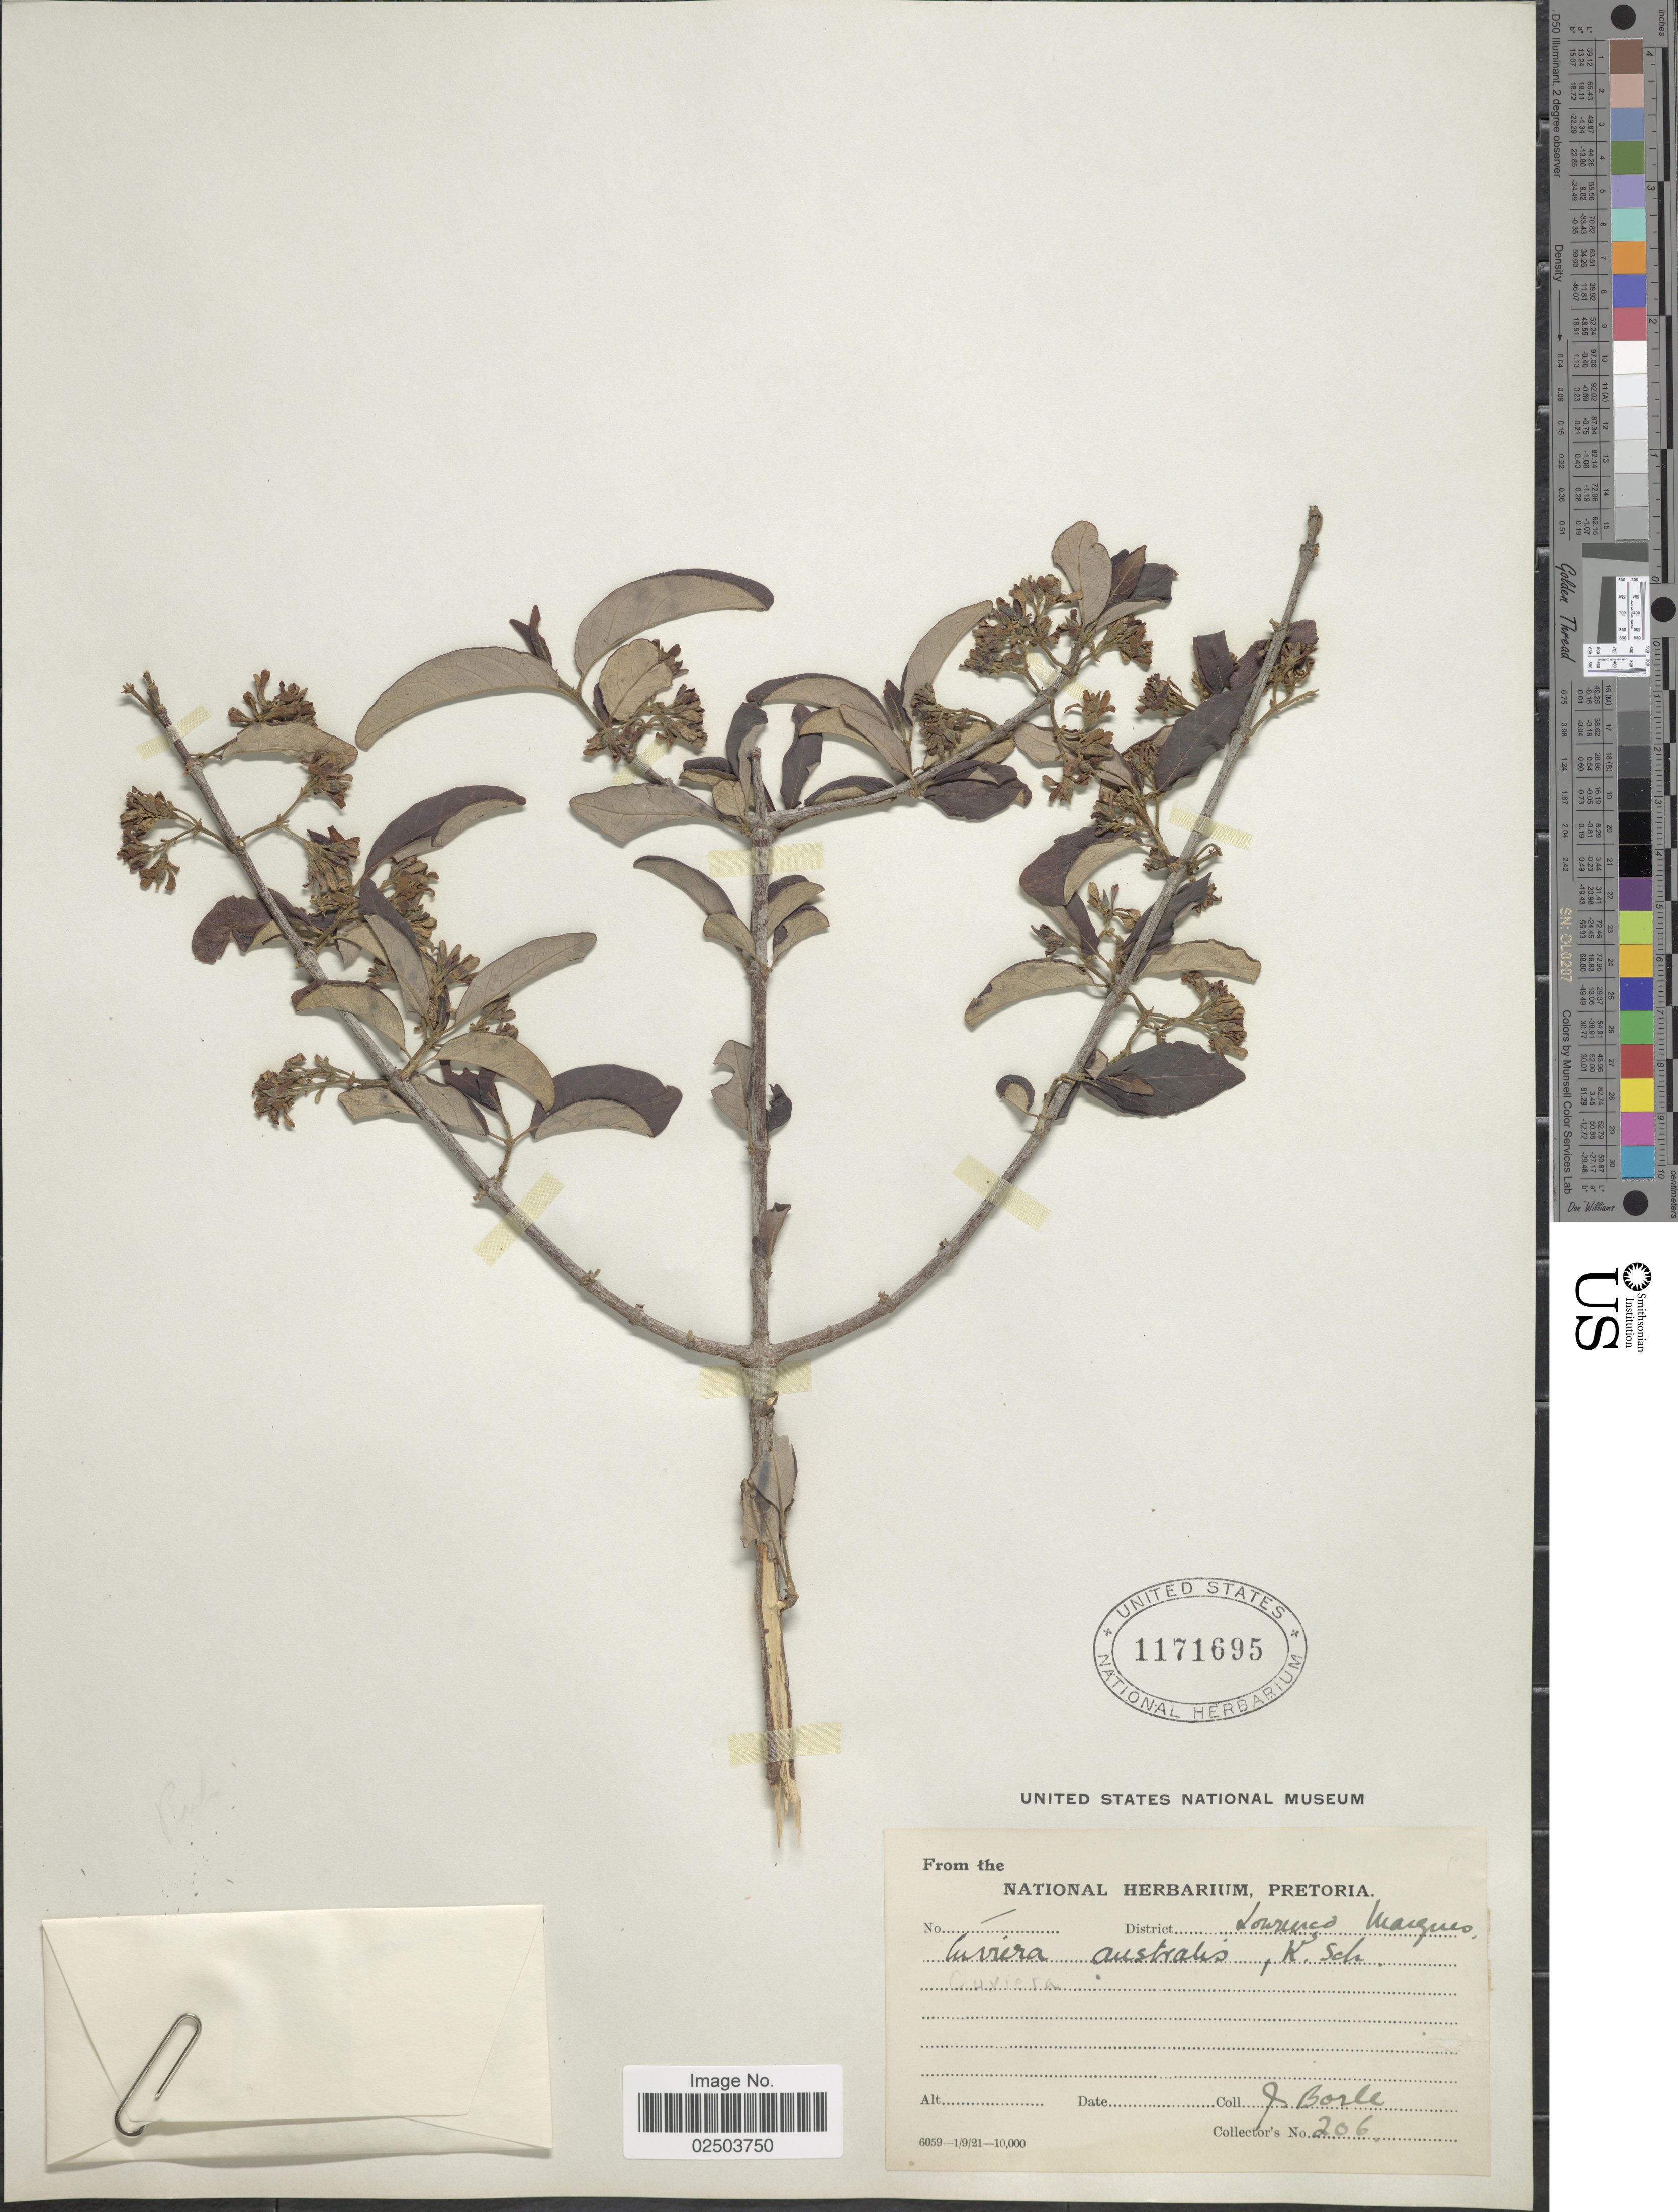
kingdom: Plantae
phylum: Tracheophyta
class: Magnoliopsida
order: Gentianales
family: Rubiaceae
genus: Cuviera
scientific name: Cuviera australis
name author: K. Schum.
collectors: J. Borle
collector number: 206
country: Mozambique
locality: Lourenço Marques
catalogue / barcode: US 1171695